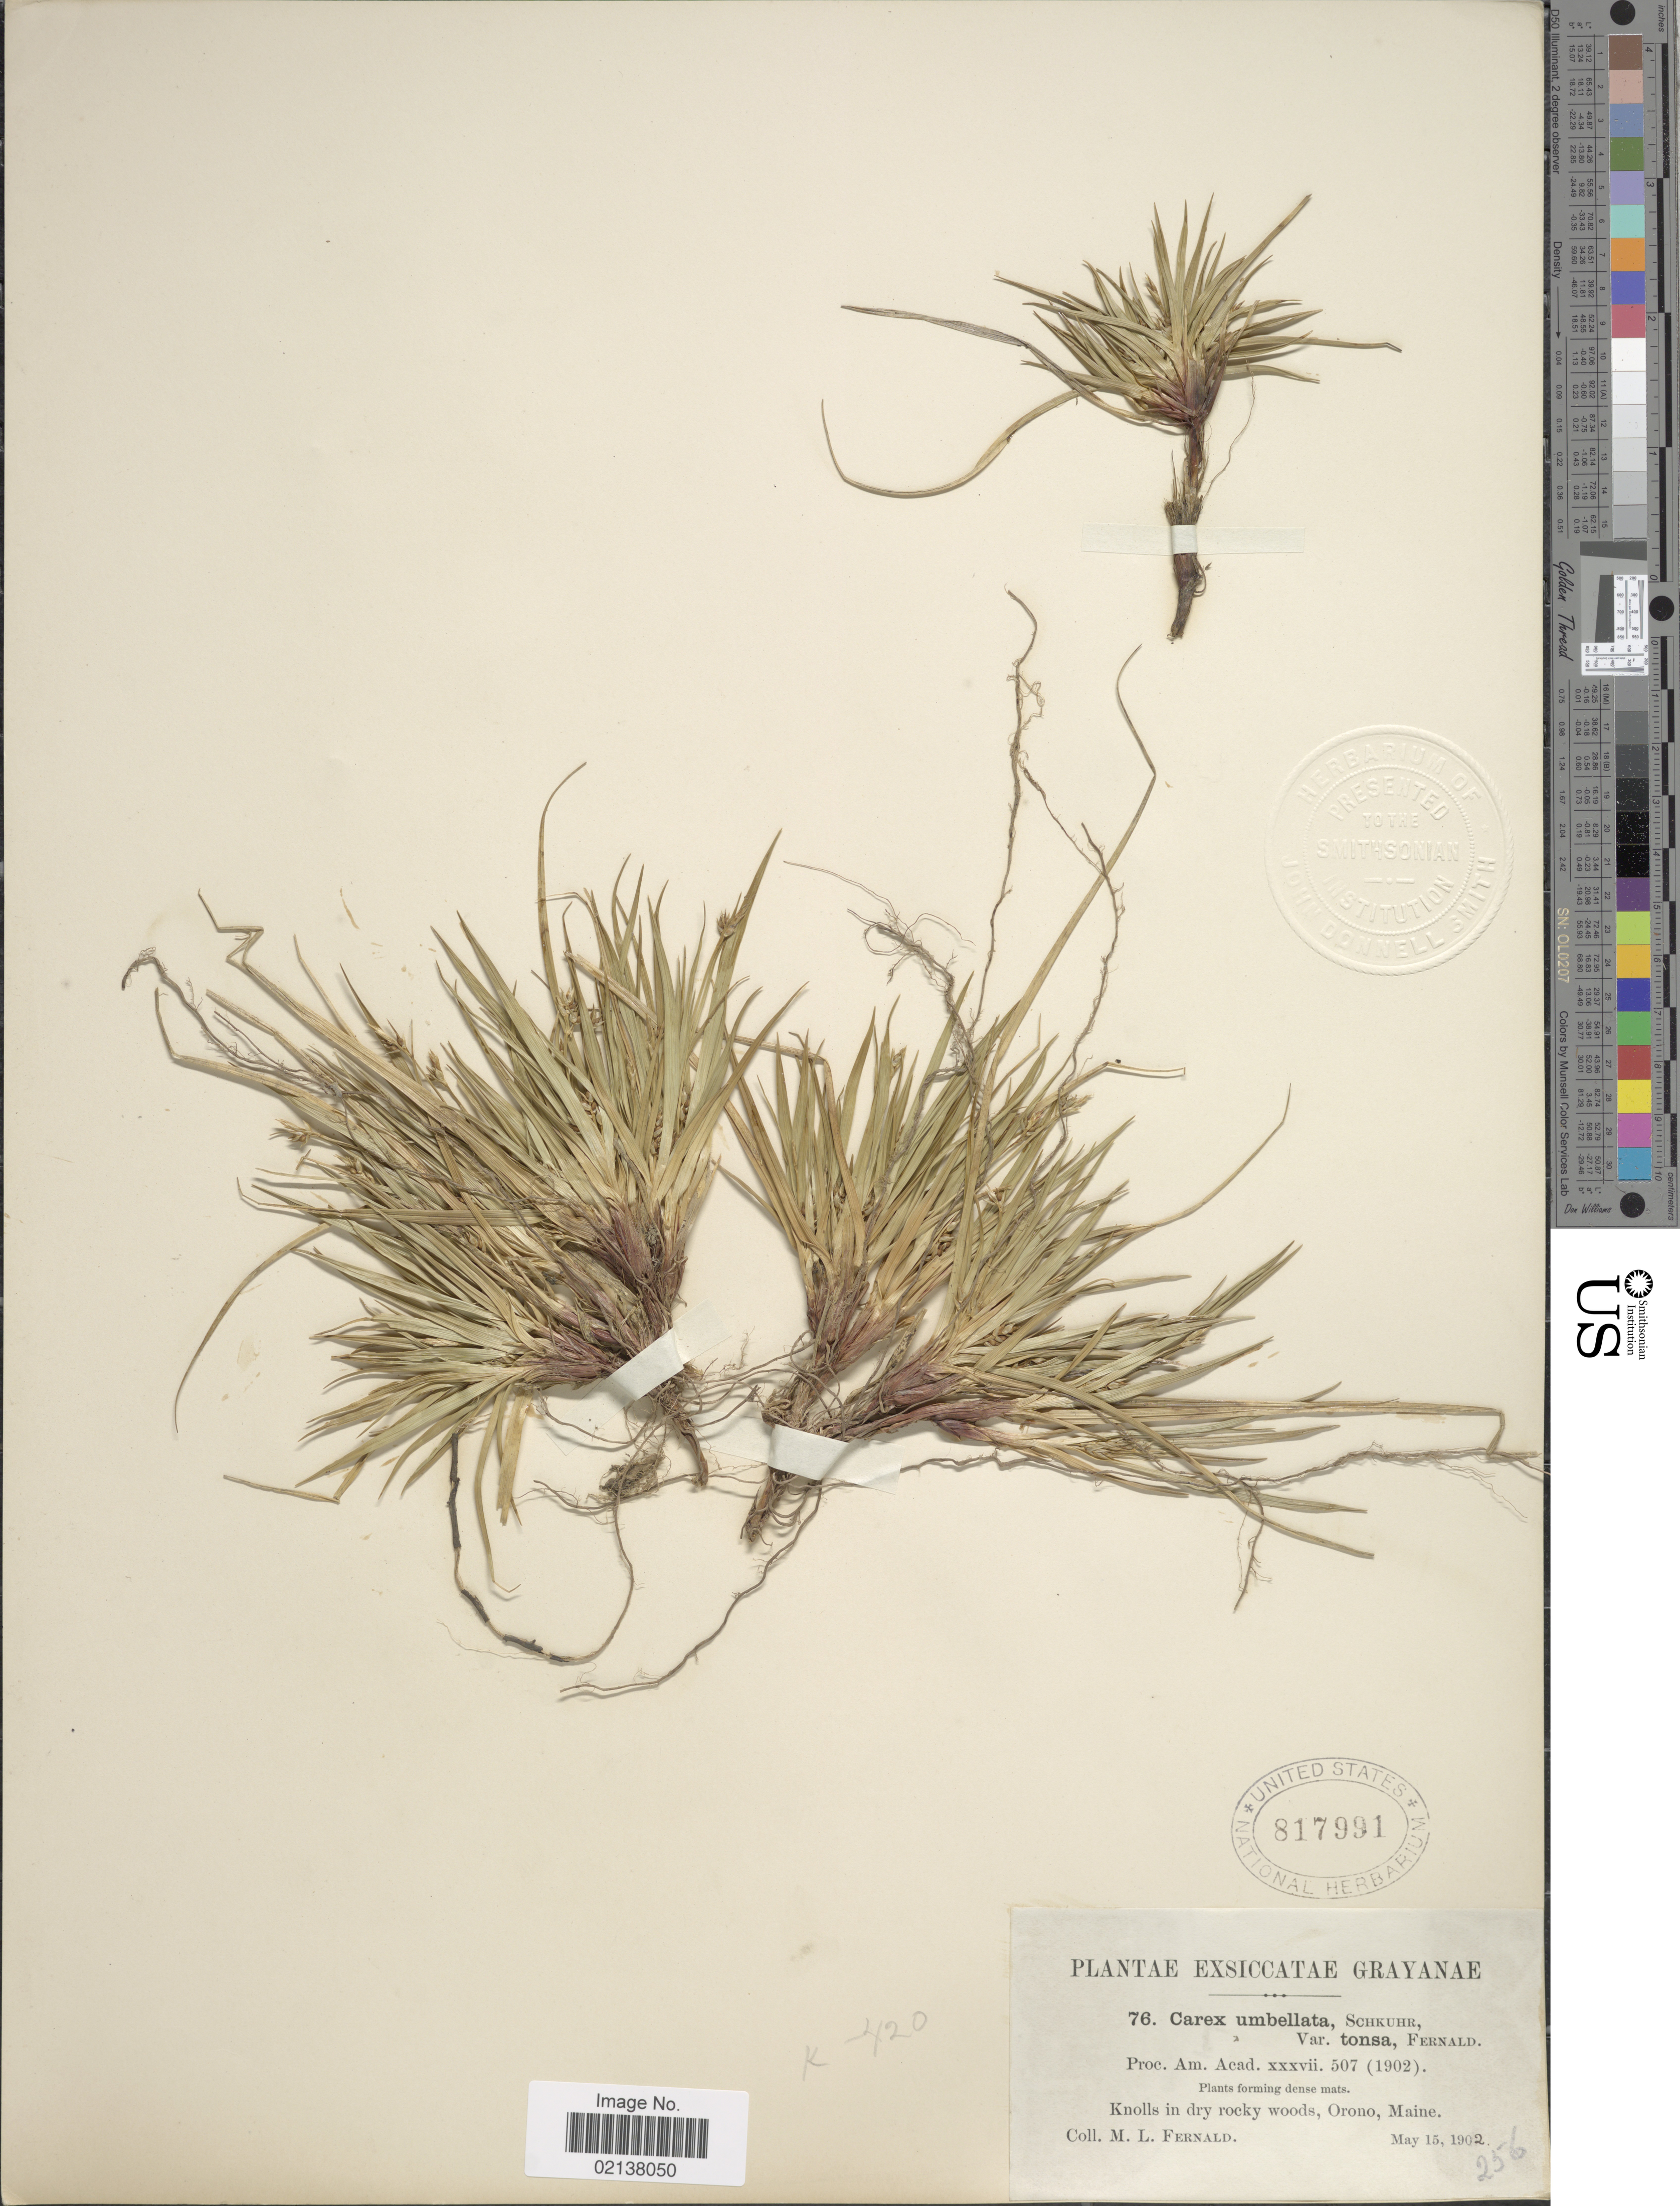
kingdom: Plantae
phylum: Tracheophyta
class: Liliopsida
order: Poales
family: Cyperaceae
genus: Carex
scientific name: Carex umbellata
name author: Schkuhr ex Willd.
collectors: M. L. Fernald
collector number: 76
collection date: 1902-05-15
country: United States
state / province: Maine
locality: Knolls in dry rocky woods, Orono, Maine.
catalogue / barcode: US 817991